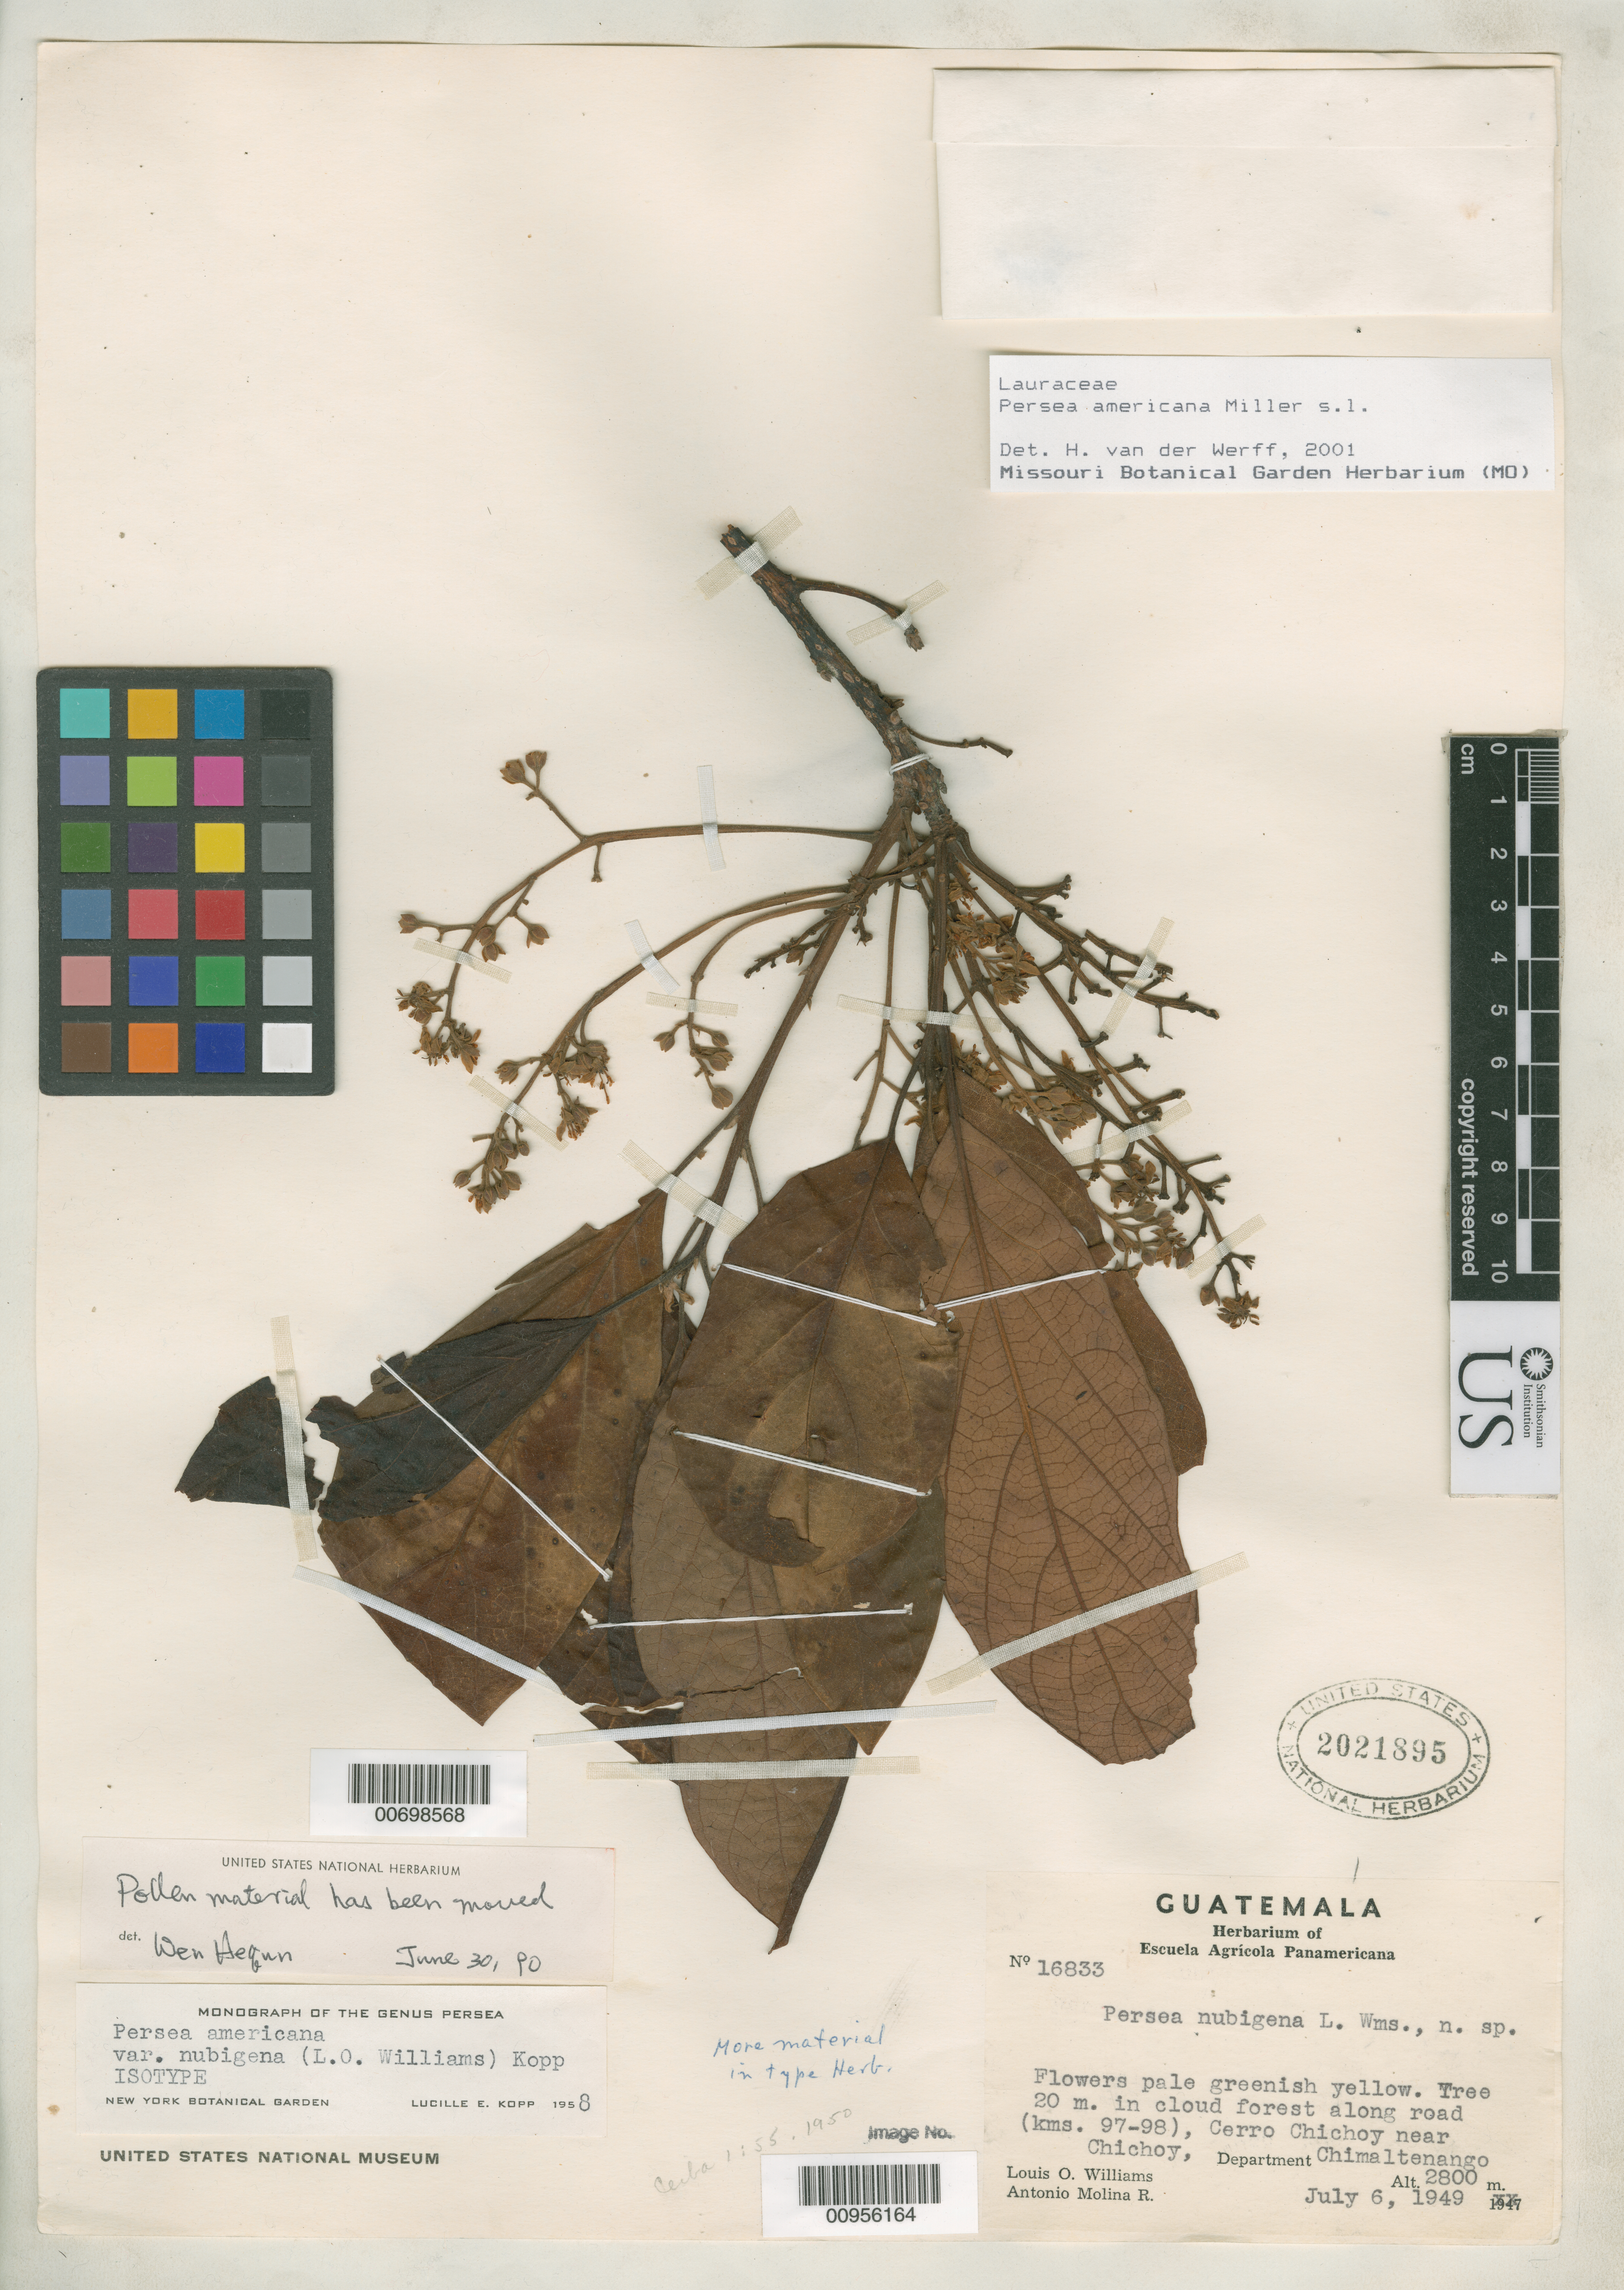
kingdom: Plantae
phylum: Tracheophyta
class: Magnoliopsida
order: Laurales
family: Lauraceae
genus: Persea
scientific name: Persea nubigena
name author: L.O. Williams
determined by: Kopp, L. E., (NY), New York Botanical Garden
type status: Isotype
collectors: L. O. Williams & A. Molina R.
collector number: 16833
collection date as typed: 06 Jul 1949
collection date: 1949-07-06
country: Guatemala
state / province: Chimaltenango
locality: Along road (kms. 97-98), Cerro Chichoy near Chichoy, Depart. Chimaltenango.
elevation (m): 2800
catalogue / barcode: US 2021895